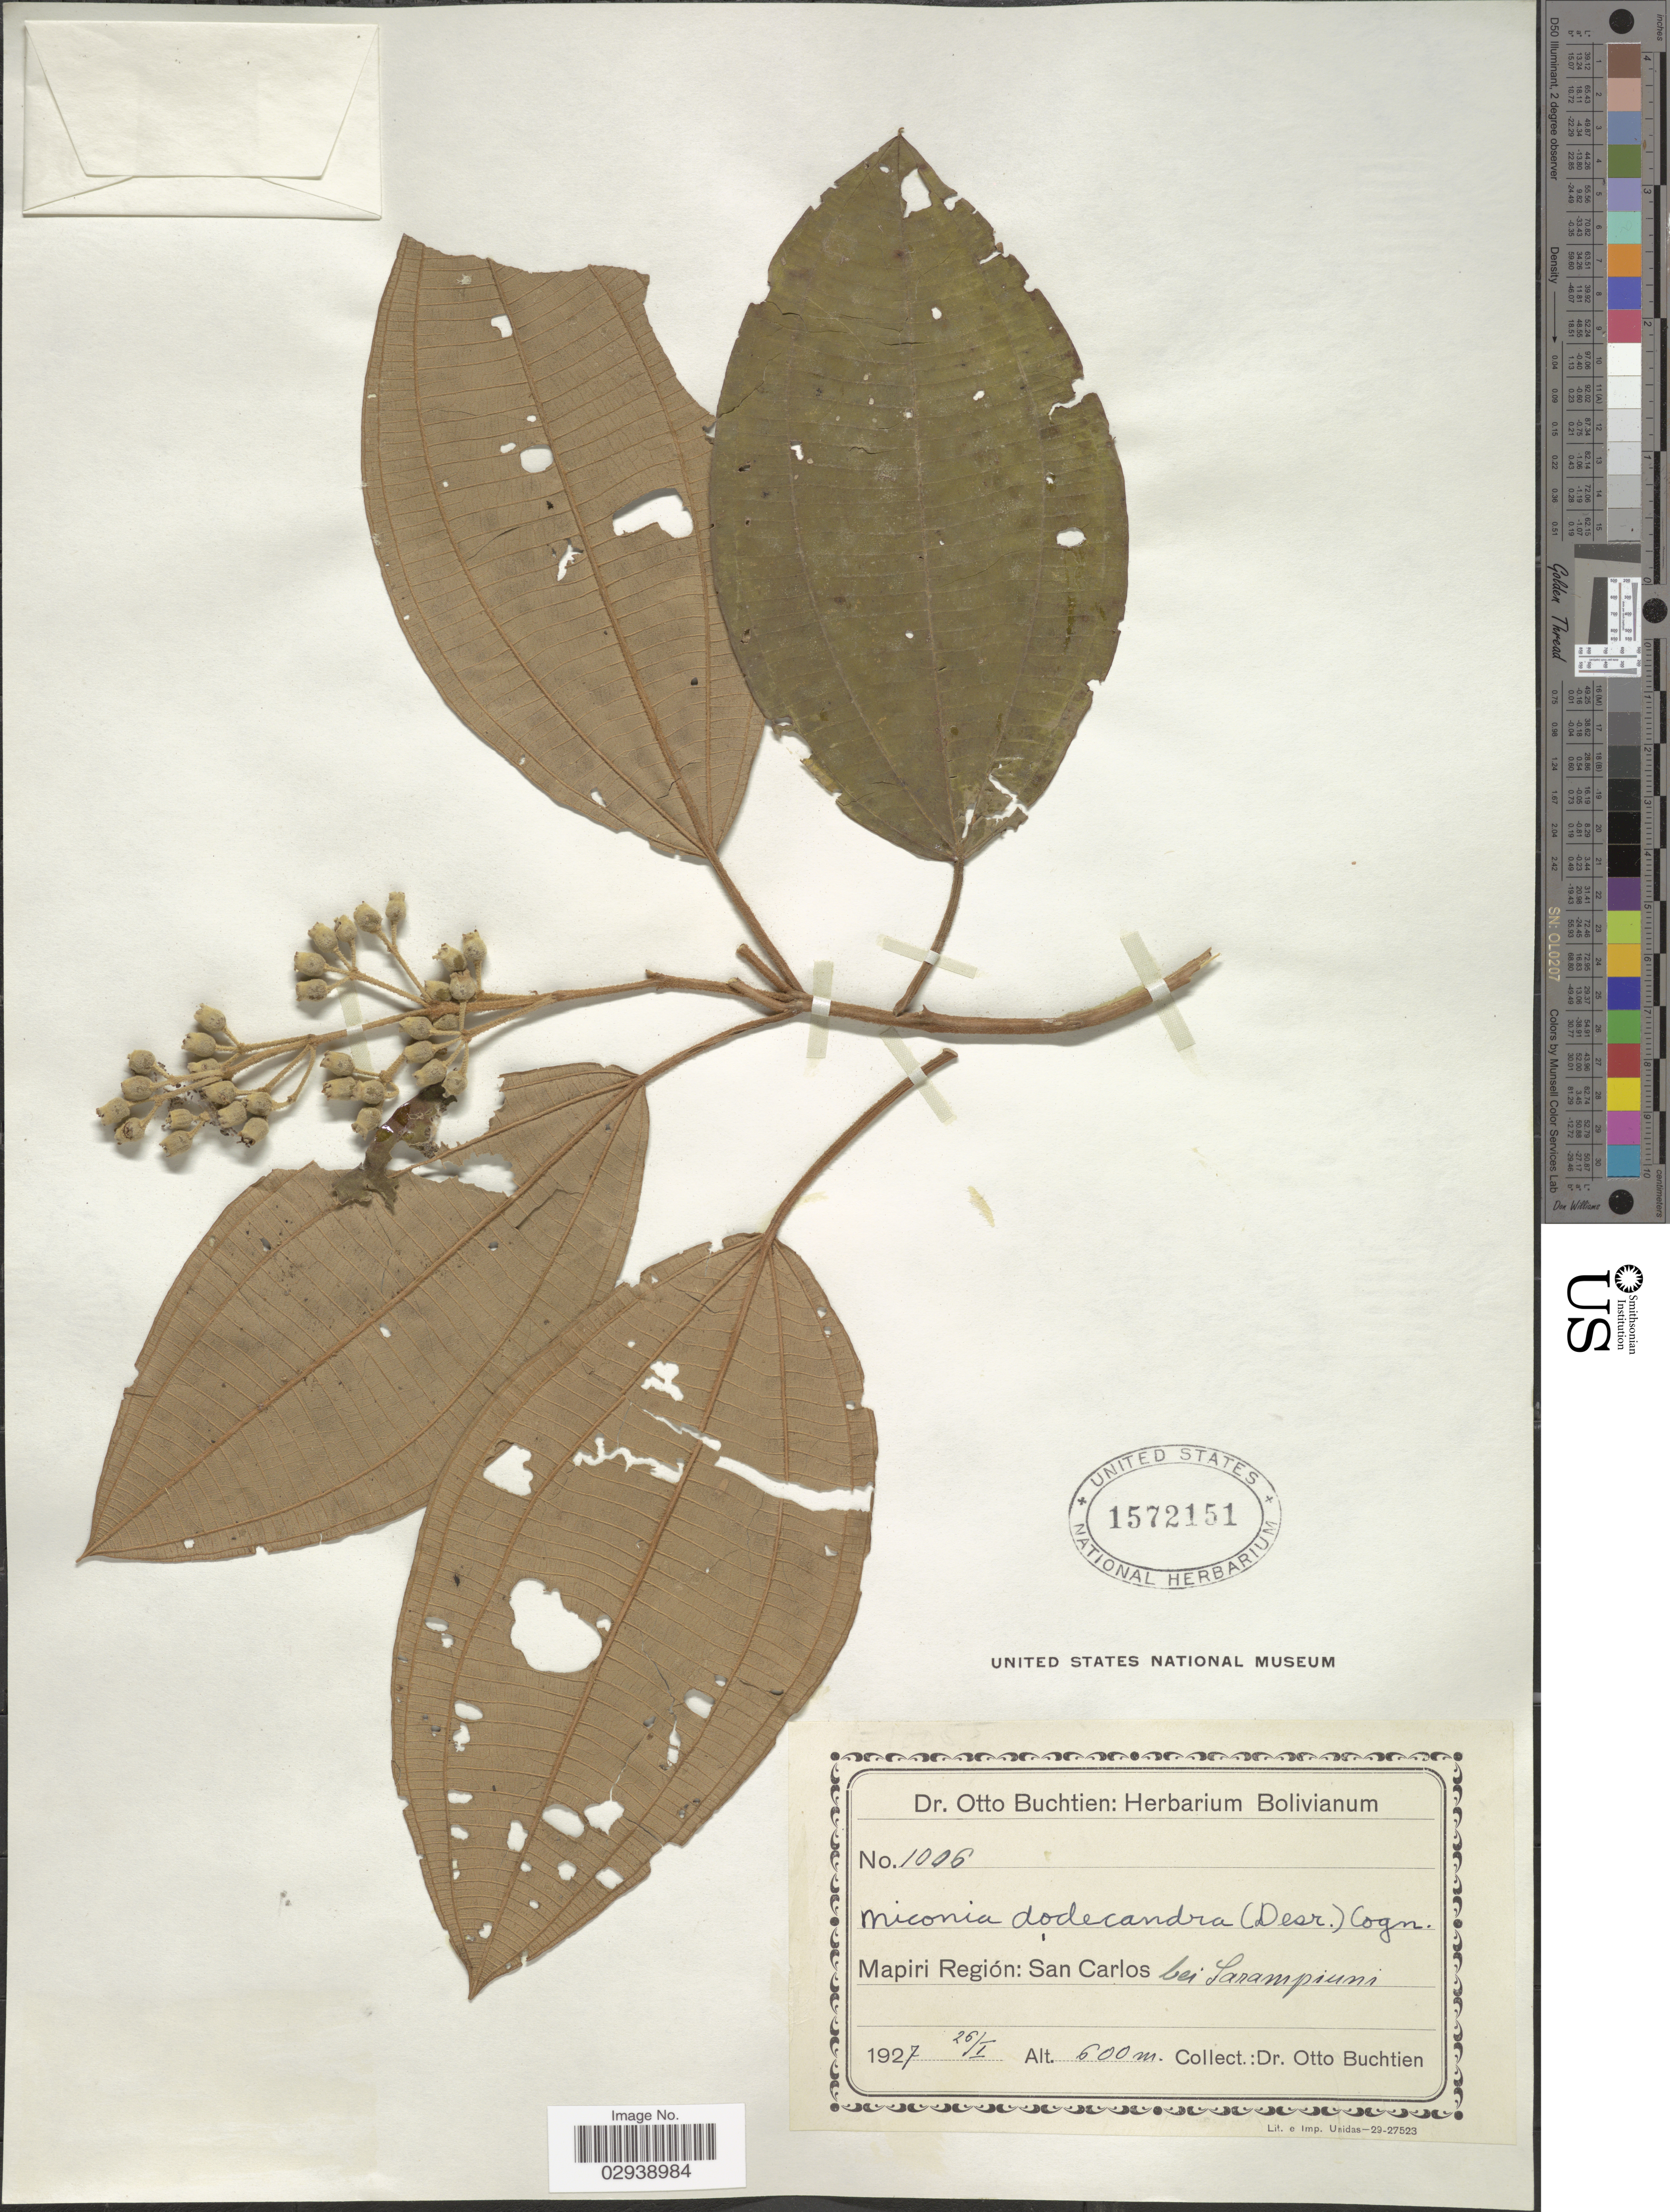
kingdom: Plantae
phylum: Tracheophyta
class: Magnoliopsida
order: Myrtales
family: Melastomataceae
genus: Miconia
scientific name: Miconia dodecandra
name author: Cogn.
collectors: O. Buchtien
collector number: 1006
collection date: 1927-01-26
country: Bolivia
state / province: La Paz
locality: Mapiri Región: San Carlos bei Sarampiuni.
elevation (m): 600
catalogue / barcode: US 1572151